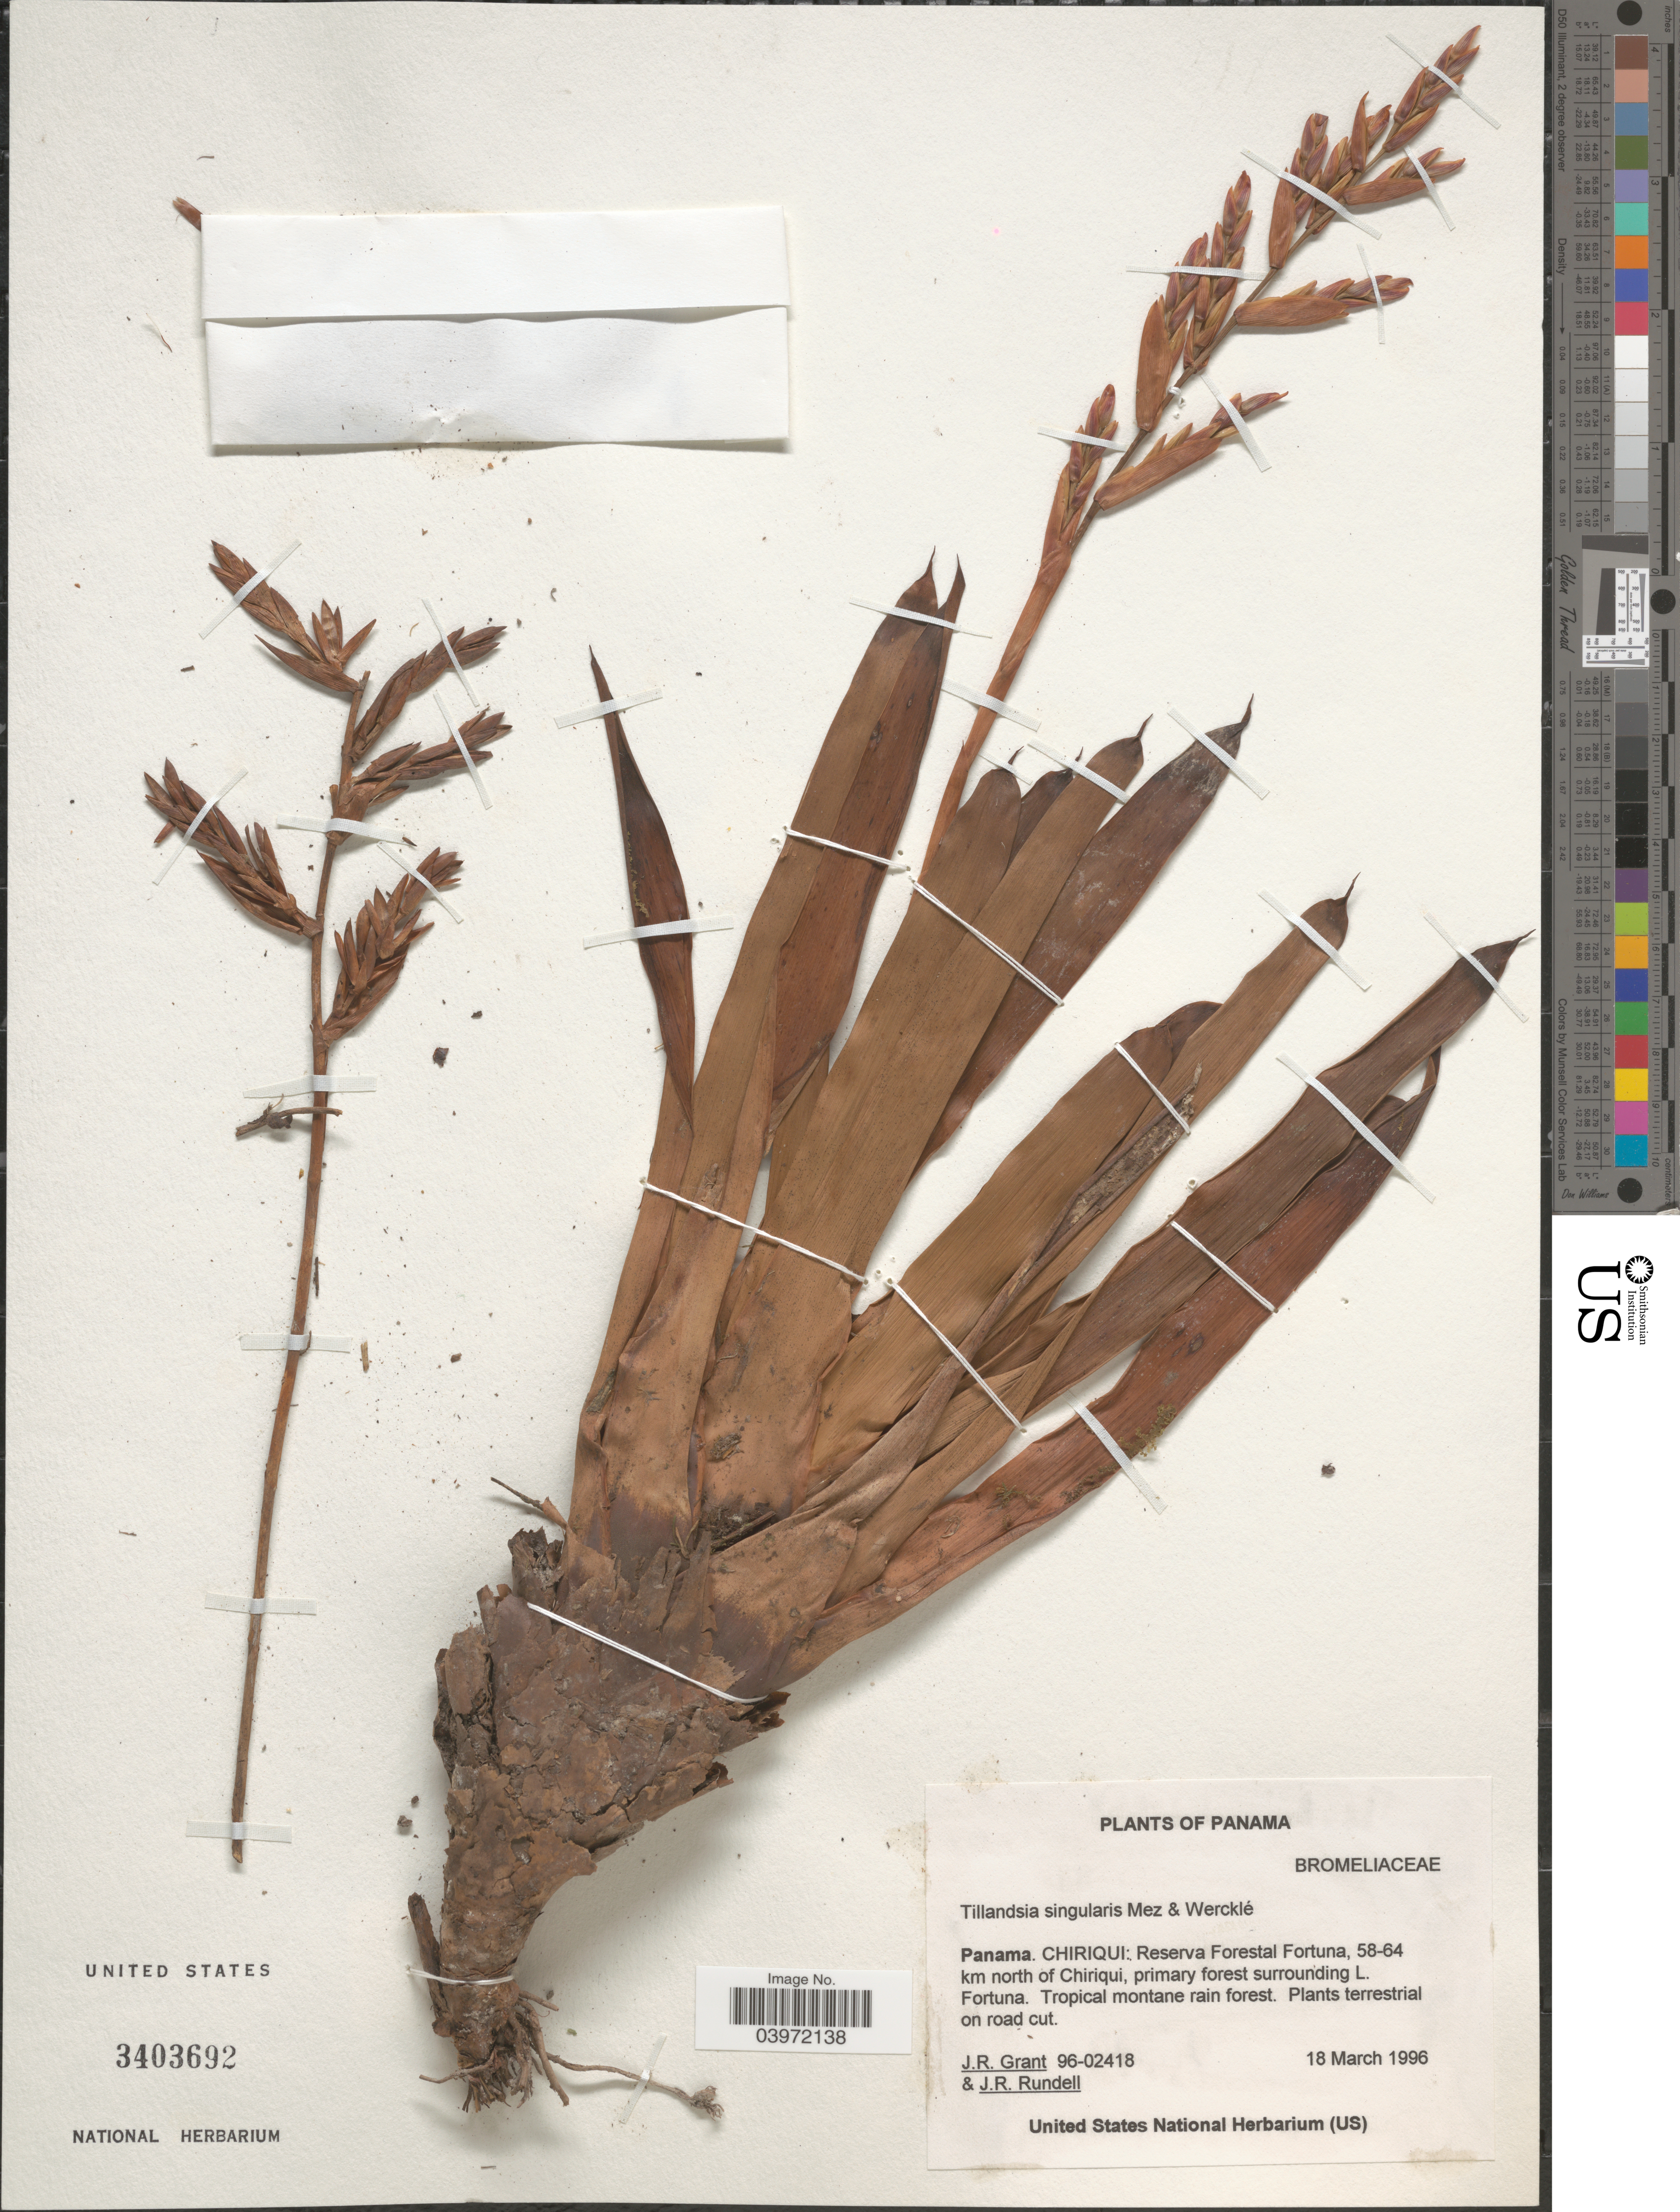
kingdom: Plantae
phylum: Tracheophyta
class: Liliopsida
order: Poales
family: Bromeliaceae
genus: Tillandsia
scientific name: Tillandsia singularis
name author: Mez & Wercklé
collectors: J. Grant & J. R. Rundell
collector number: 96-02418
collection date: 1996-03-18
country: Panama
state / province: Chiriqui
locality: Reserva Forestal Fortuna, 58-64 km north of Chiriqui, primary forest surrounding L. Fortuna. Tropical montane rain forest.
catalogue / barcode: US 3403692